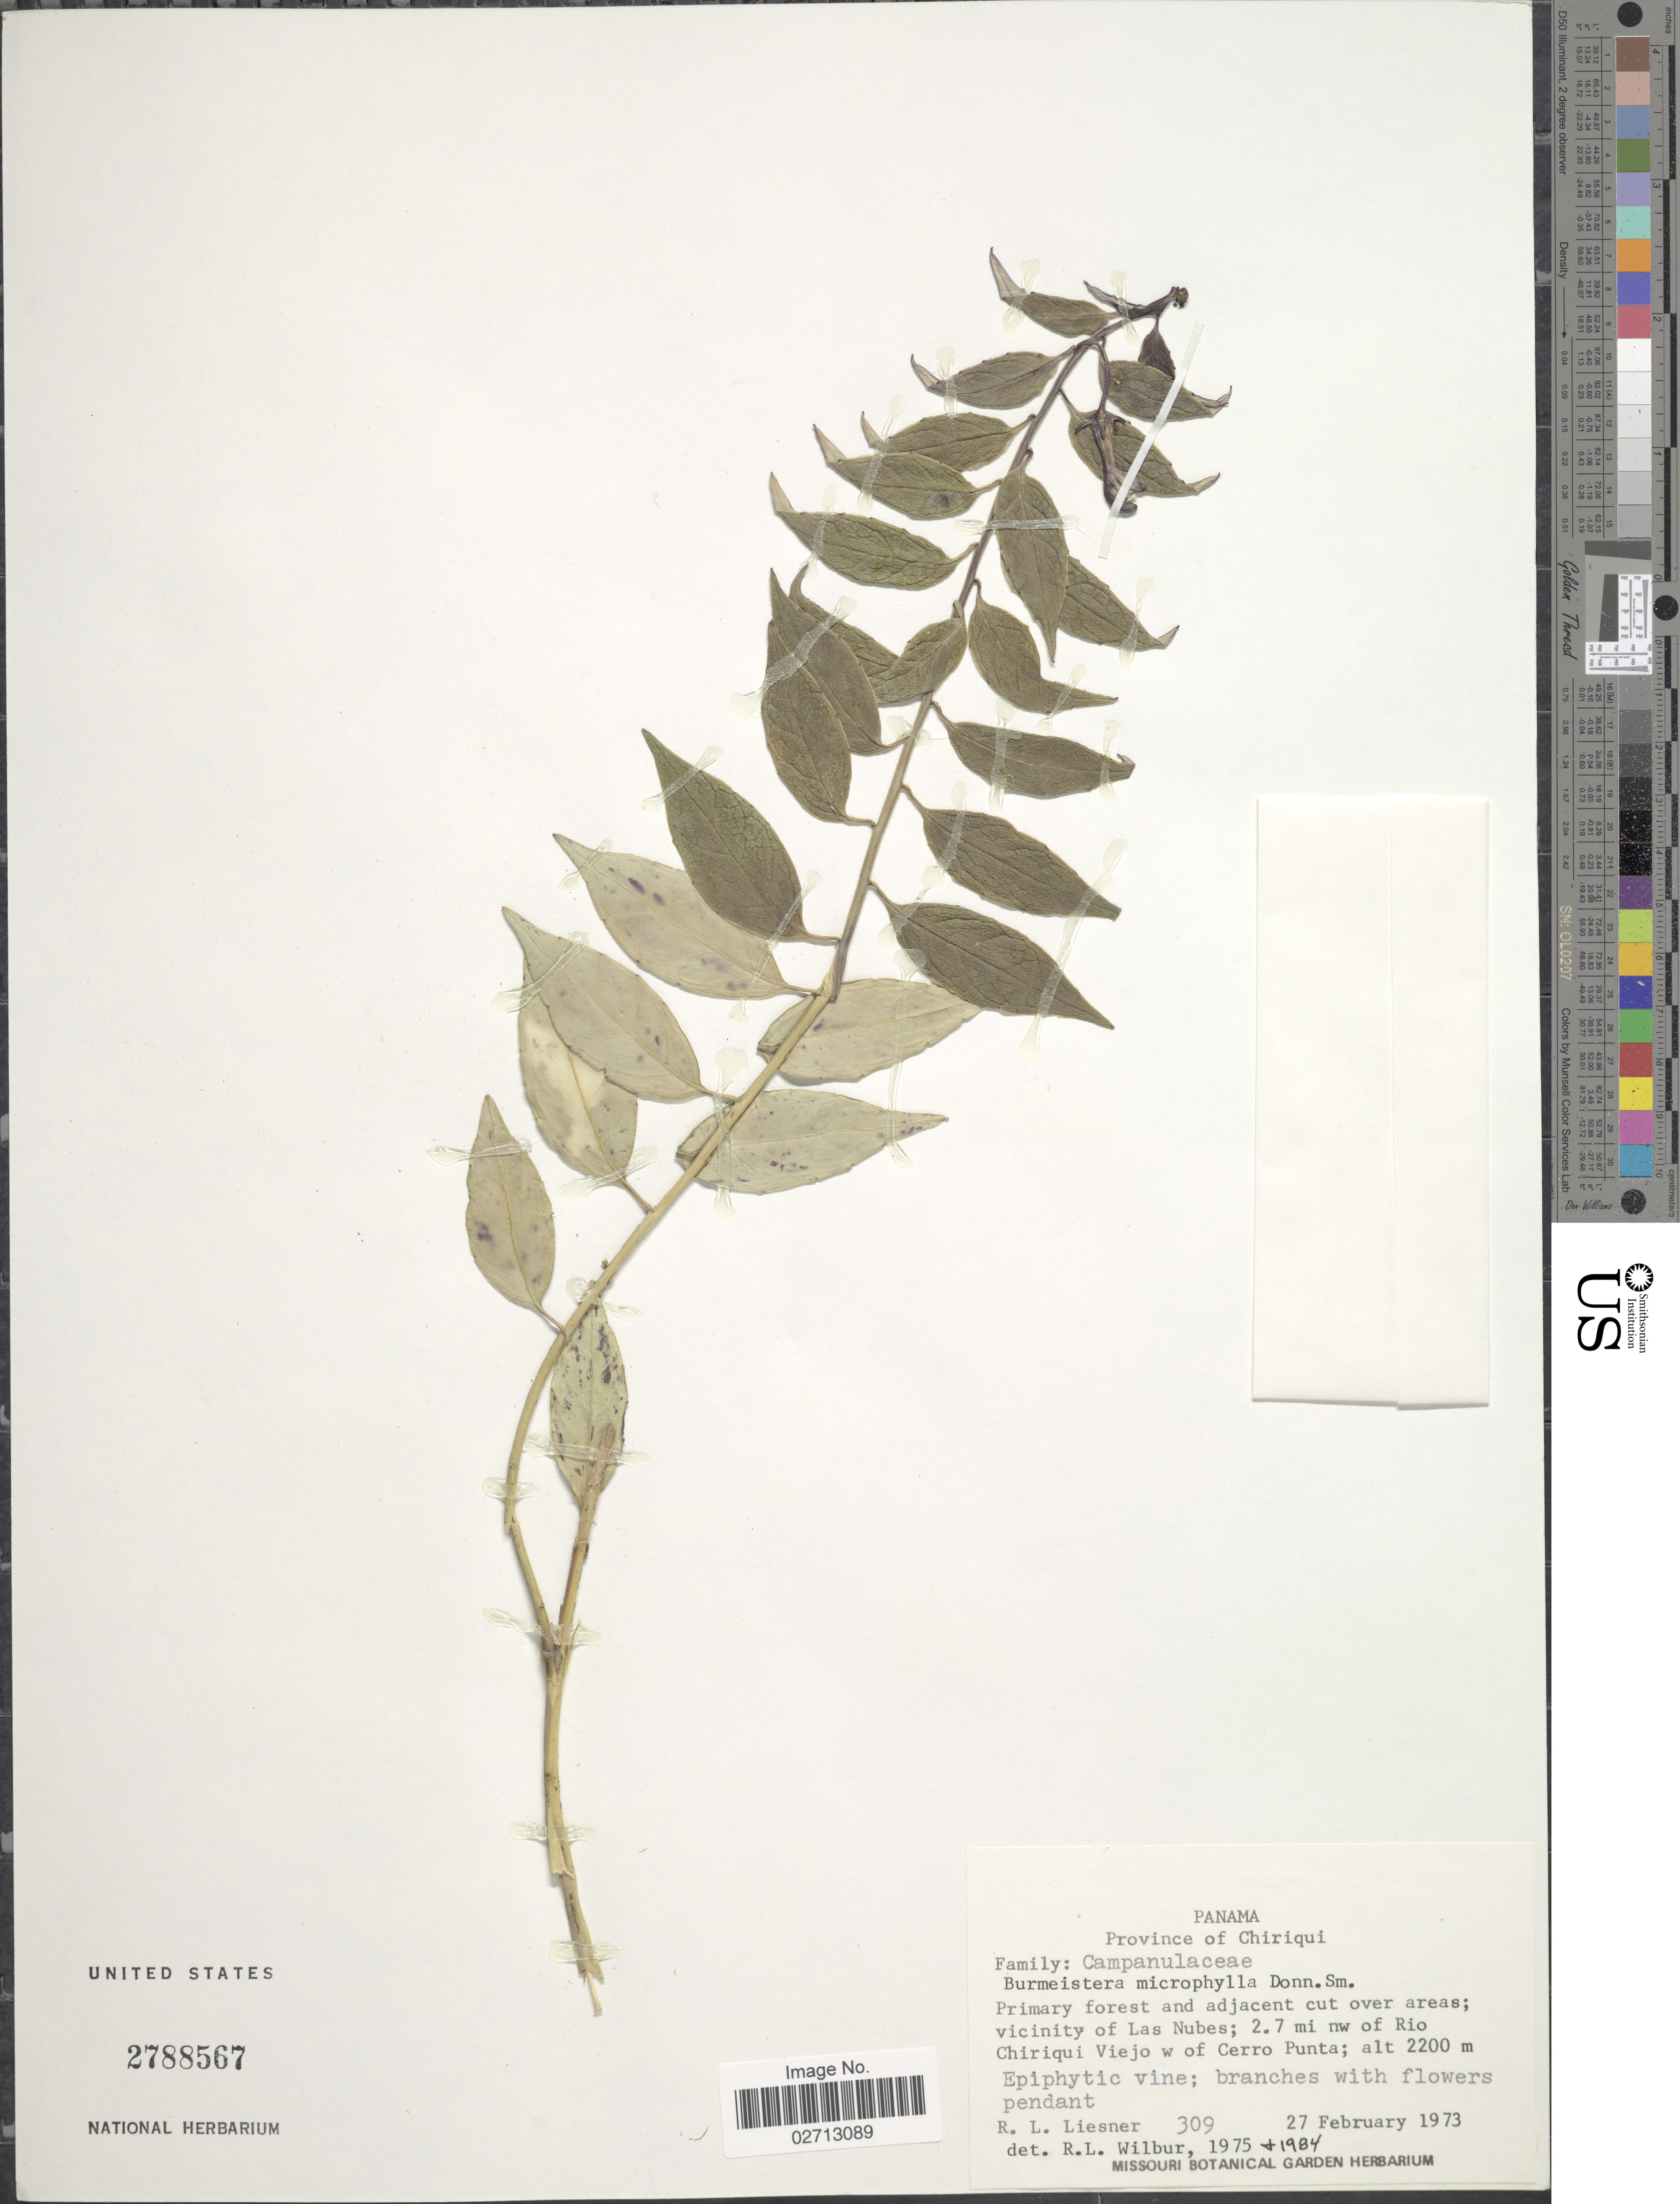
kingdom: Plantae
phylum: Tracheophyta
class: Magnoliopsida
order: Asterales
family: Campanulaceae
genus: Burmeistera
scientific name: Burmeistera microphylla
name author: Donn. Sm.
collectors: R. L. Liesner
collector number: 309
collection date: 1973-02-27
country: Panama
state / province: Chiriqui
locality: Vicinity of Las Nubes; 2.7 mi nw of Rio Chiriqui Viejo w of Cerro Punta.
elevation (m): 2200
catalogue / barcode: US 2788567